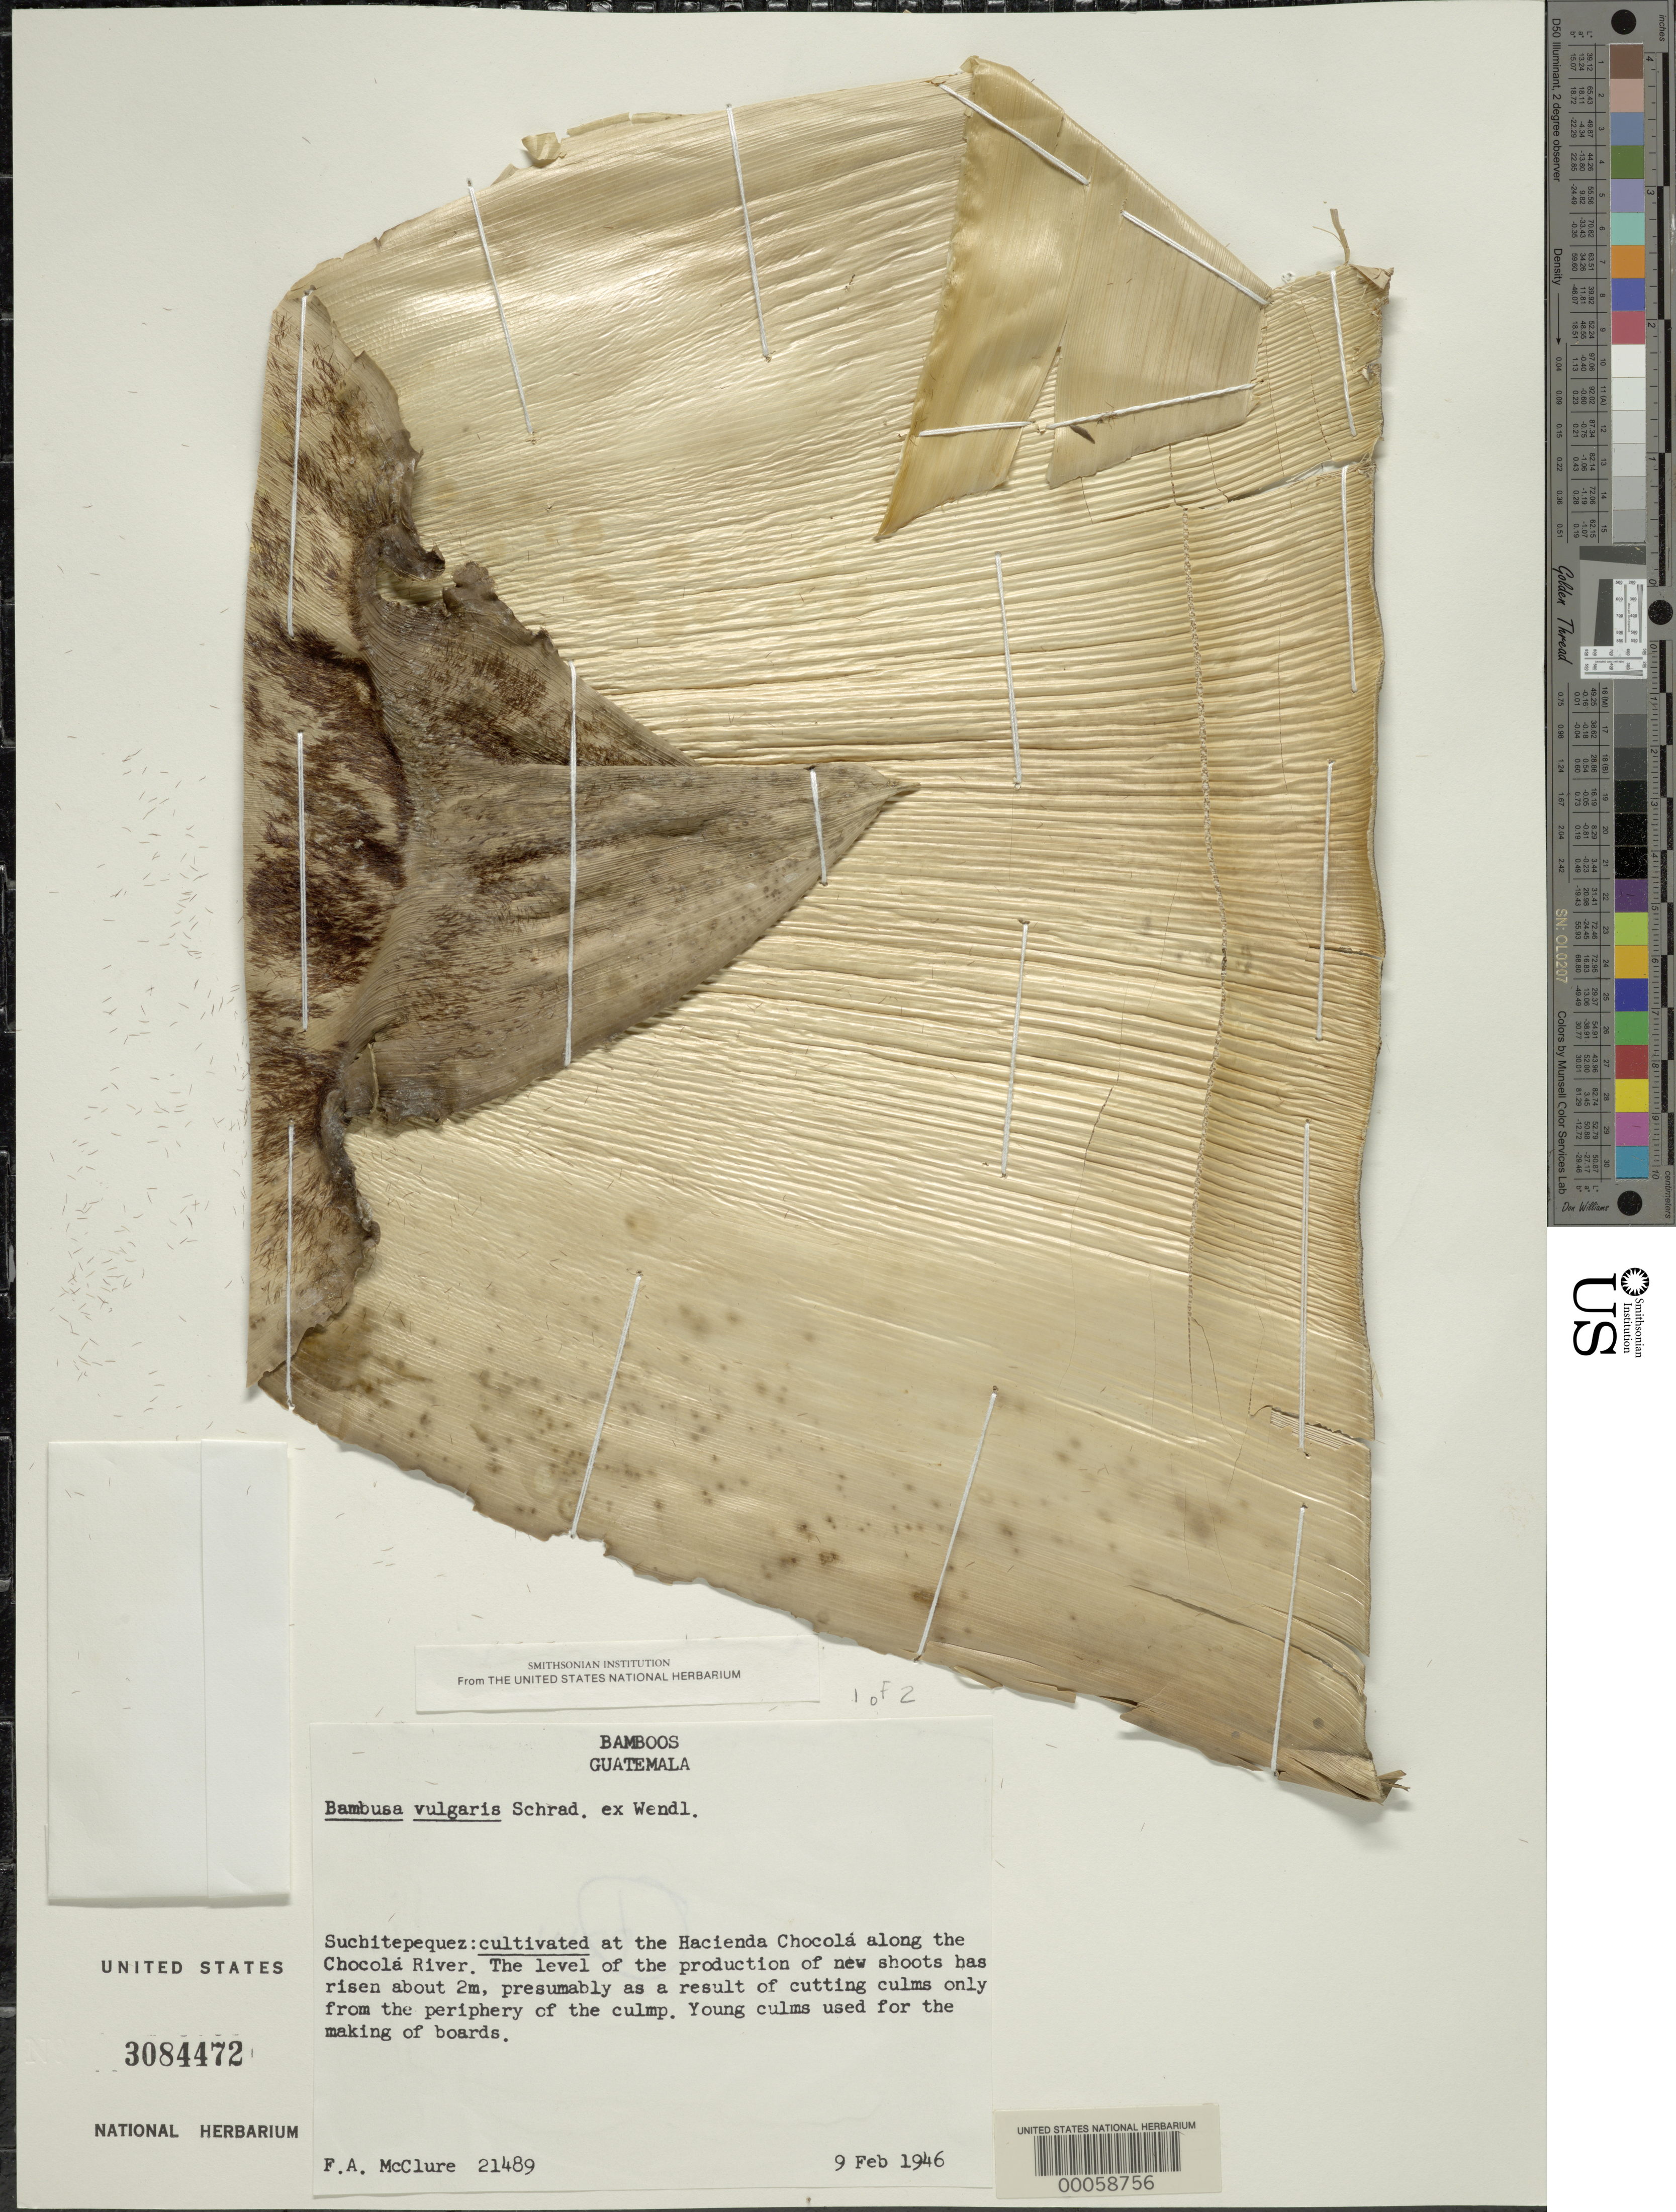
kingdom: Plantae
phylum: Tracheophyta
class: Liliopsida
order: Poales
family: Poaceae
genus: Bambusa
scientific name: Bambusa vulgaris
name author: Schrad. ex J.C. Wendl.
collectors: J. N. Rose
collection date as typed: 11 Sep 1920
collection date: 1920-09-11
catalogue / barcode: US 3084472